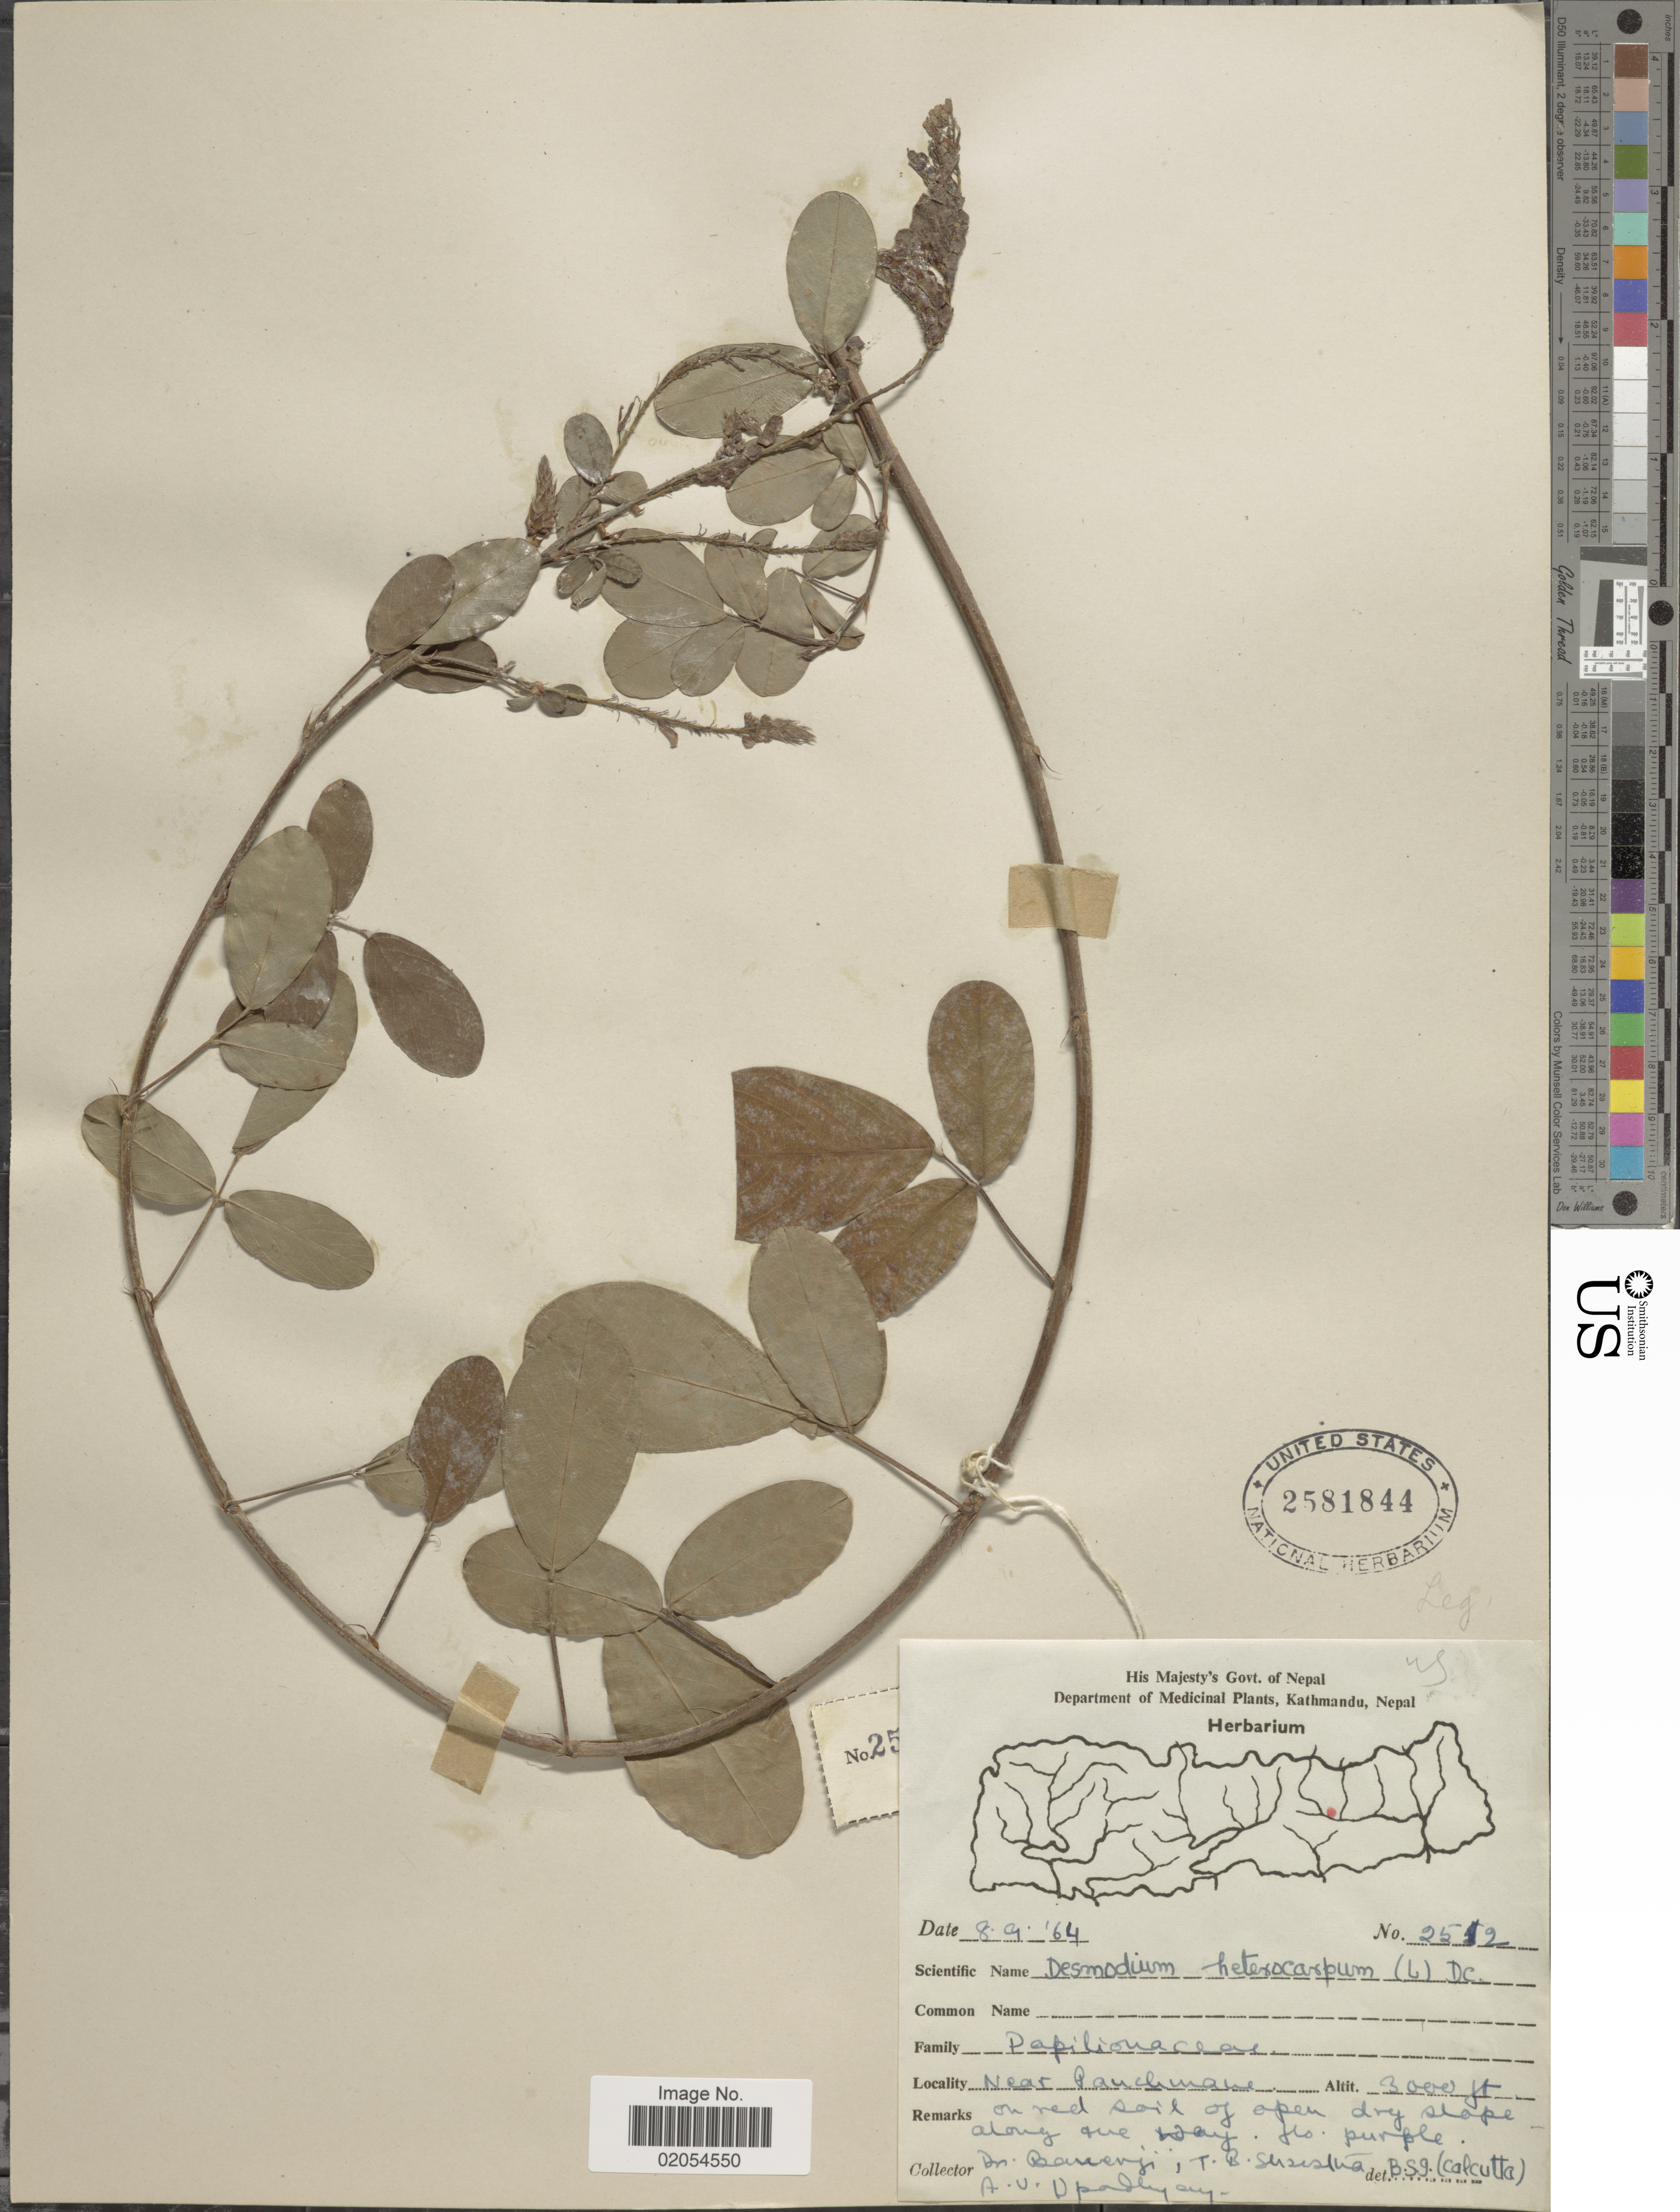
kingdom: Plantae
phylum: Tracheophyta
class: Magnoliopsida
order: Fabales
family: Fabaceae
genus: Grona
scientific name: Grona heterocarpos var. strigosa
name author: (Meeuwen) H. Ohashi & K. Ohashi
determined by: Strong, Mark T., (BOT), Smithsonian Institution - National Museum of Natural History (UNITED STATES)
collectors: -. Banerji, T. B. Shrestha & A. V. Upadhyay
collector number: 2581844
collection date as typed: Transcribed d/m/y: 8/9/64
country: Nepal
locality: Near Panchmane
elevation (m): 914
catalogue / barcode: US 2581844